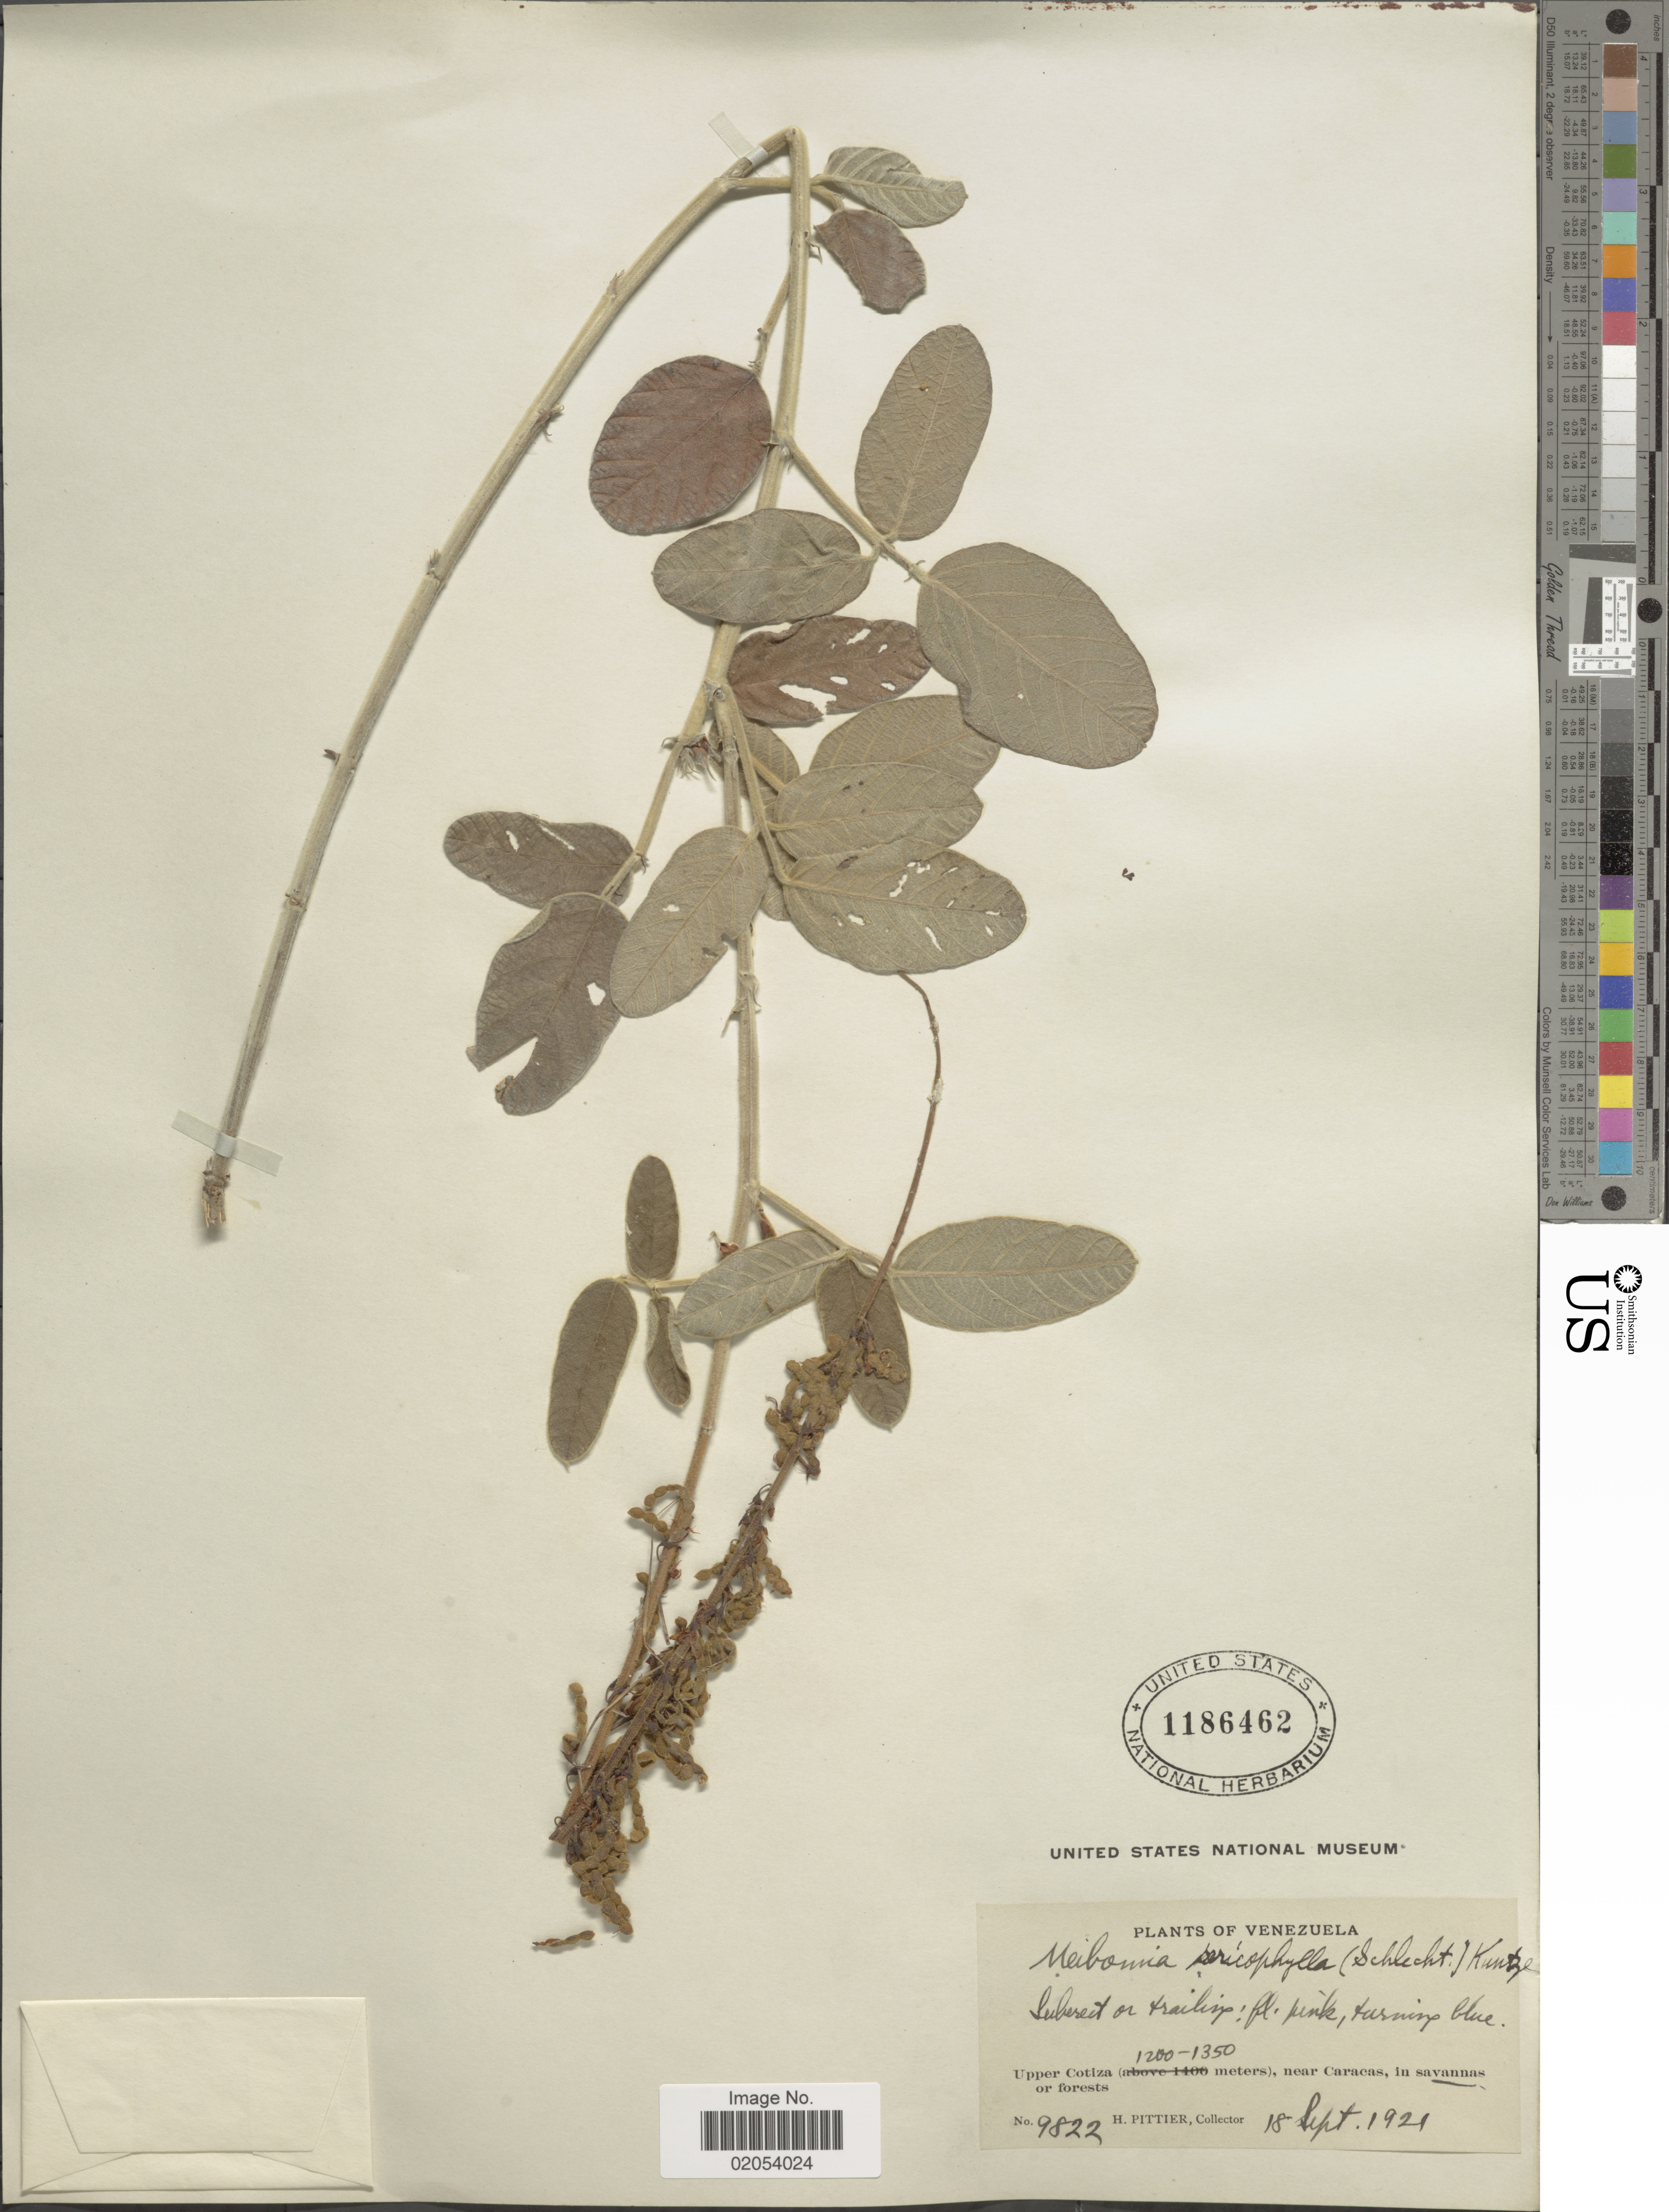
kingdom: Plantae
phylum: Tracheophyta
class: Magnoliopsida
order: Fabales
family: Fabaceae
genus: Desmodium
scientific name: Desmodium sericophyllum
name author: Schltdl.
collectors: H. F. Pittier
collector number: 9822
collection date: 1921-09-18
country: Venezuela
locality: Upper Cotiza, near Caracas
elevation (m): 1200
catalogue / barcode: US 1186462